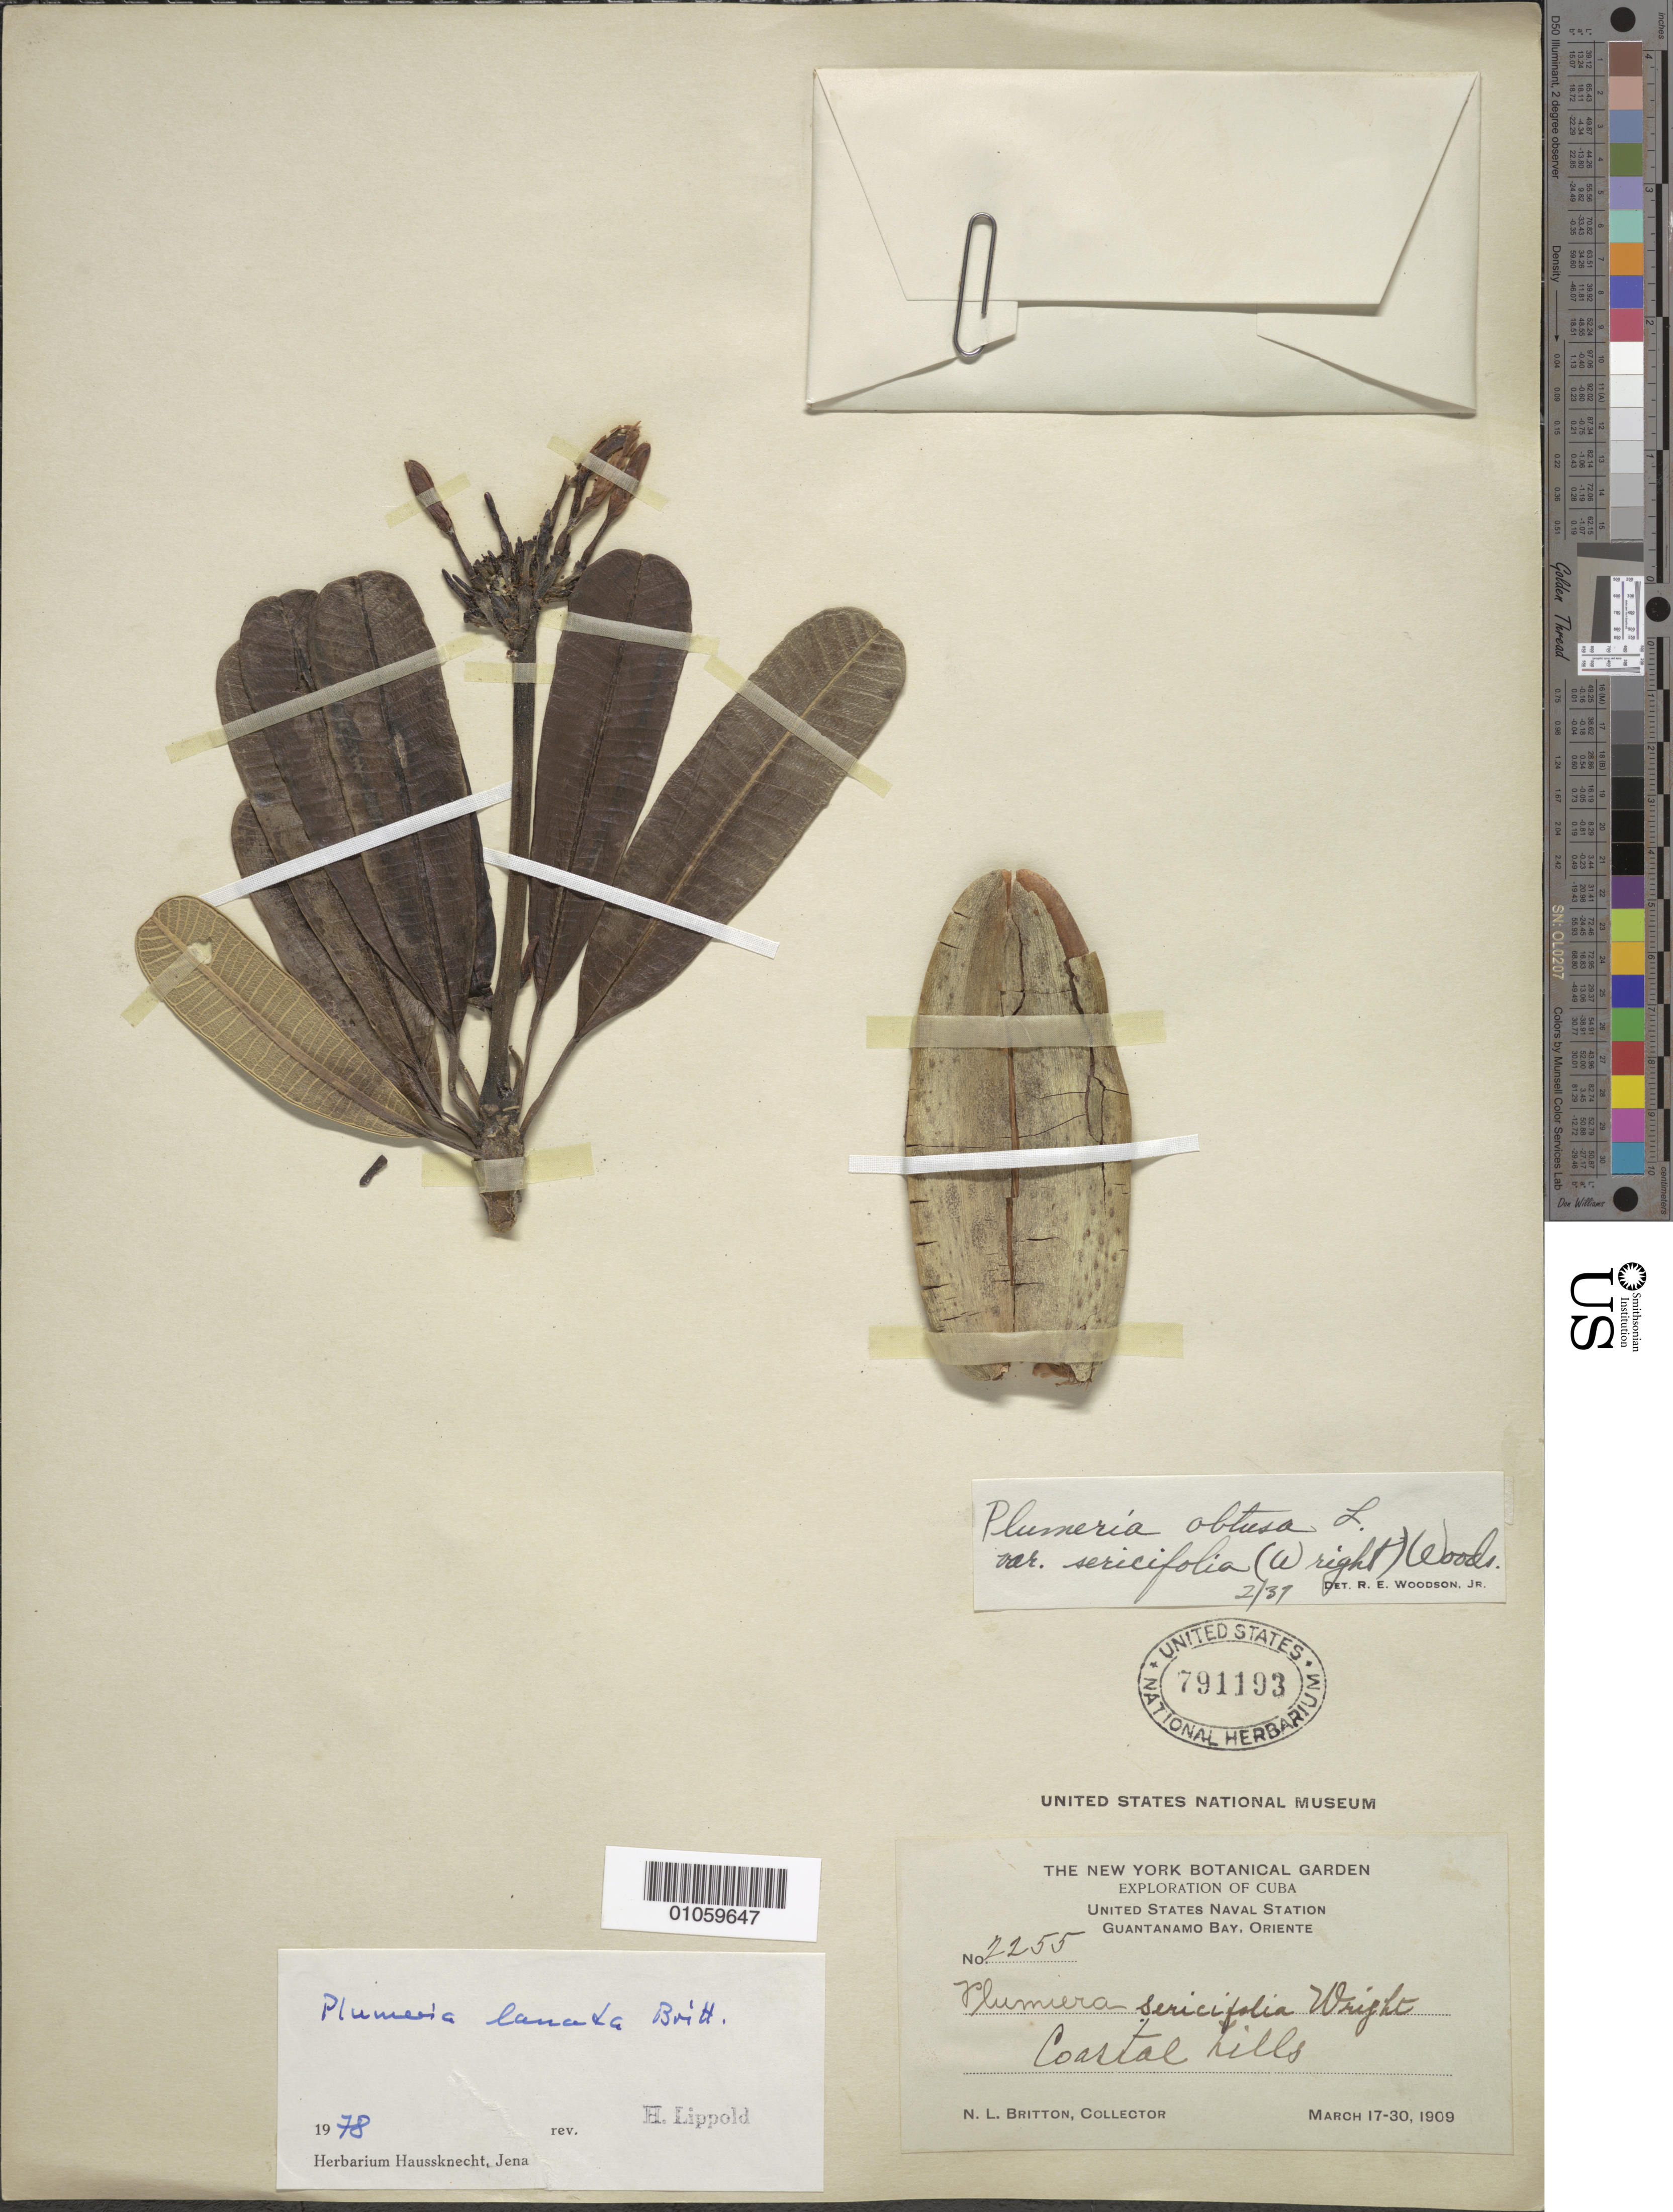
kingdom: Plantae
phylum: Tracheophyta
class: Magnoliopsida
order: Gentianales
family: Apocynaceae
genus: Plumeria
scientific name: Plumeria lanata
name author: Britton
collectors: N. Britton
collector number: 2255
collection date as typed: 17 Mar 1909 to 30 Mar 1909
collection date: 1909-03-17/1909-03-30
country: Cuba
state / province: Guantanamo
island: Cuba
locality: Coastal hills, Guantánamo Bay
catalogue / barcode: US 791193